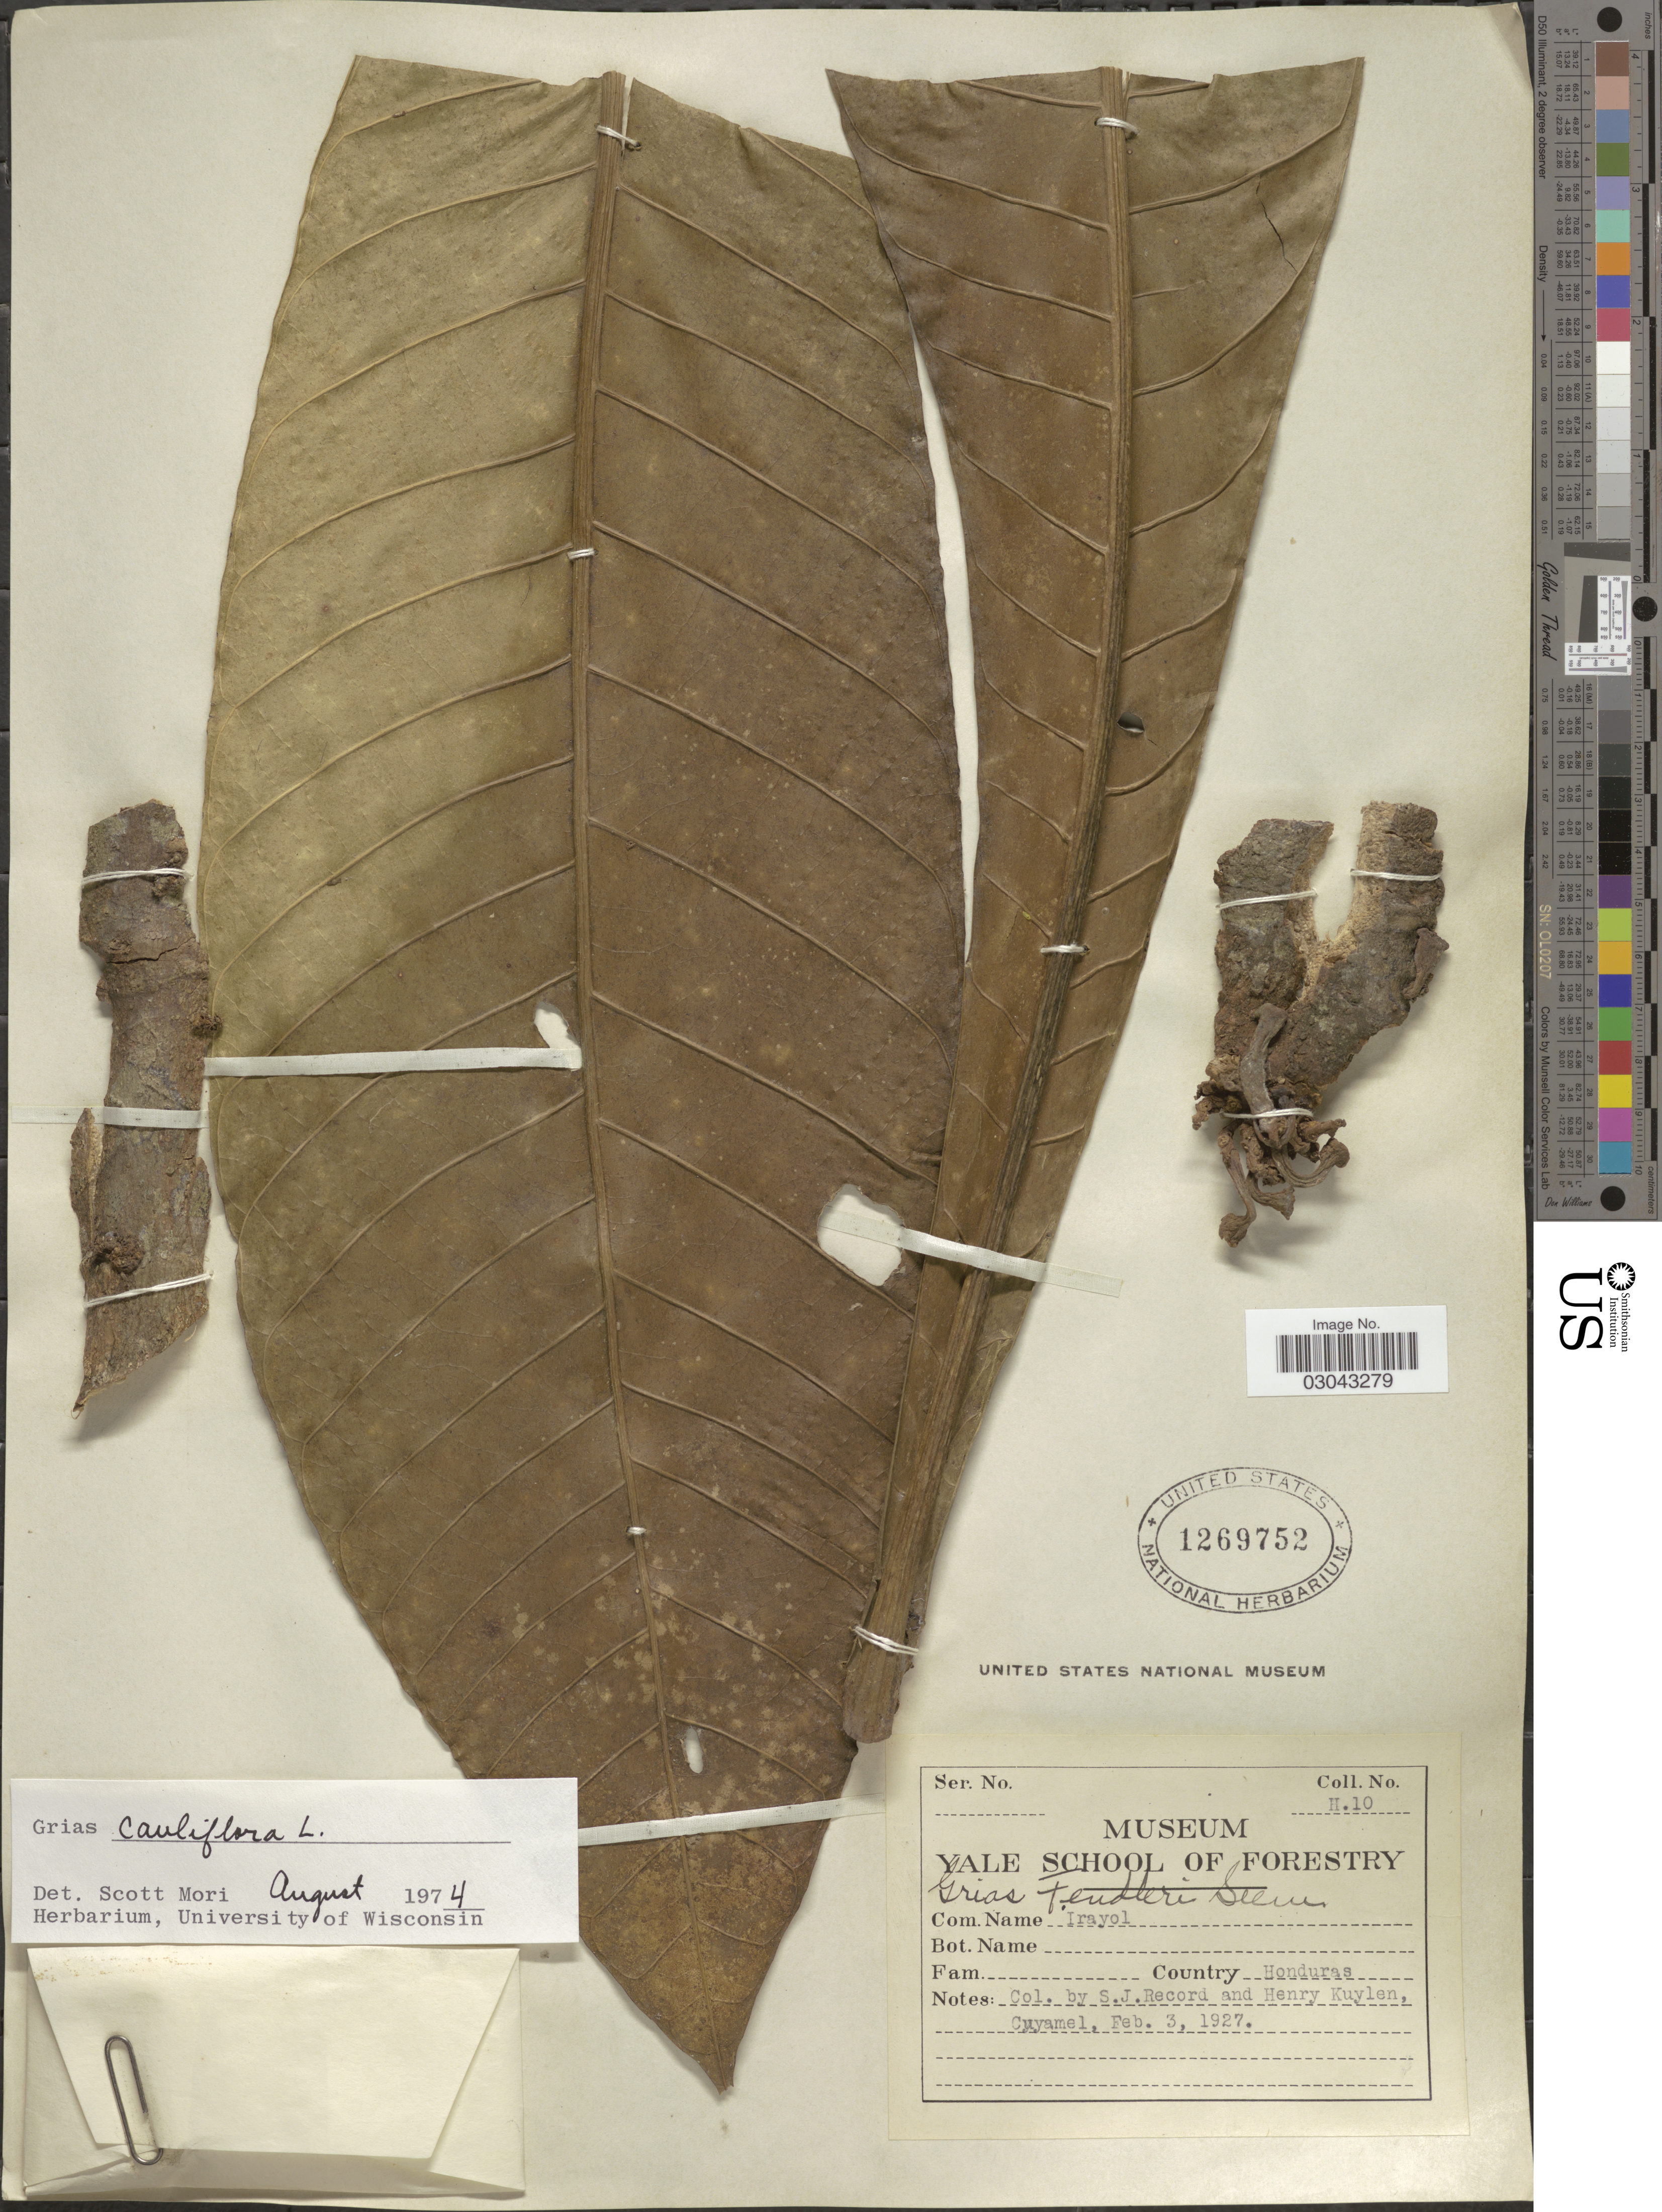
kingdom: Plantae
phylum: Tracheophyta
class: Magnoliopsida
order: Ericales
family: Lecythidaceae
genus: Grias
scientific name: Grias cauliflora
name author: L.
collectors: S. J. Record & H. Kuylen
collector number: H. 10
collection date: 1927-02-03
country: Honduras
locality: Cuyamel.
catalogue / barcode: US 1269752